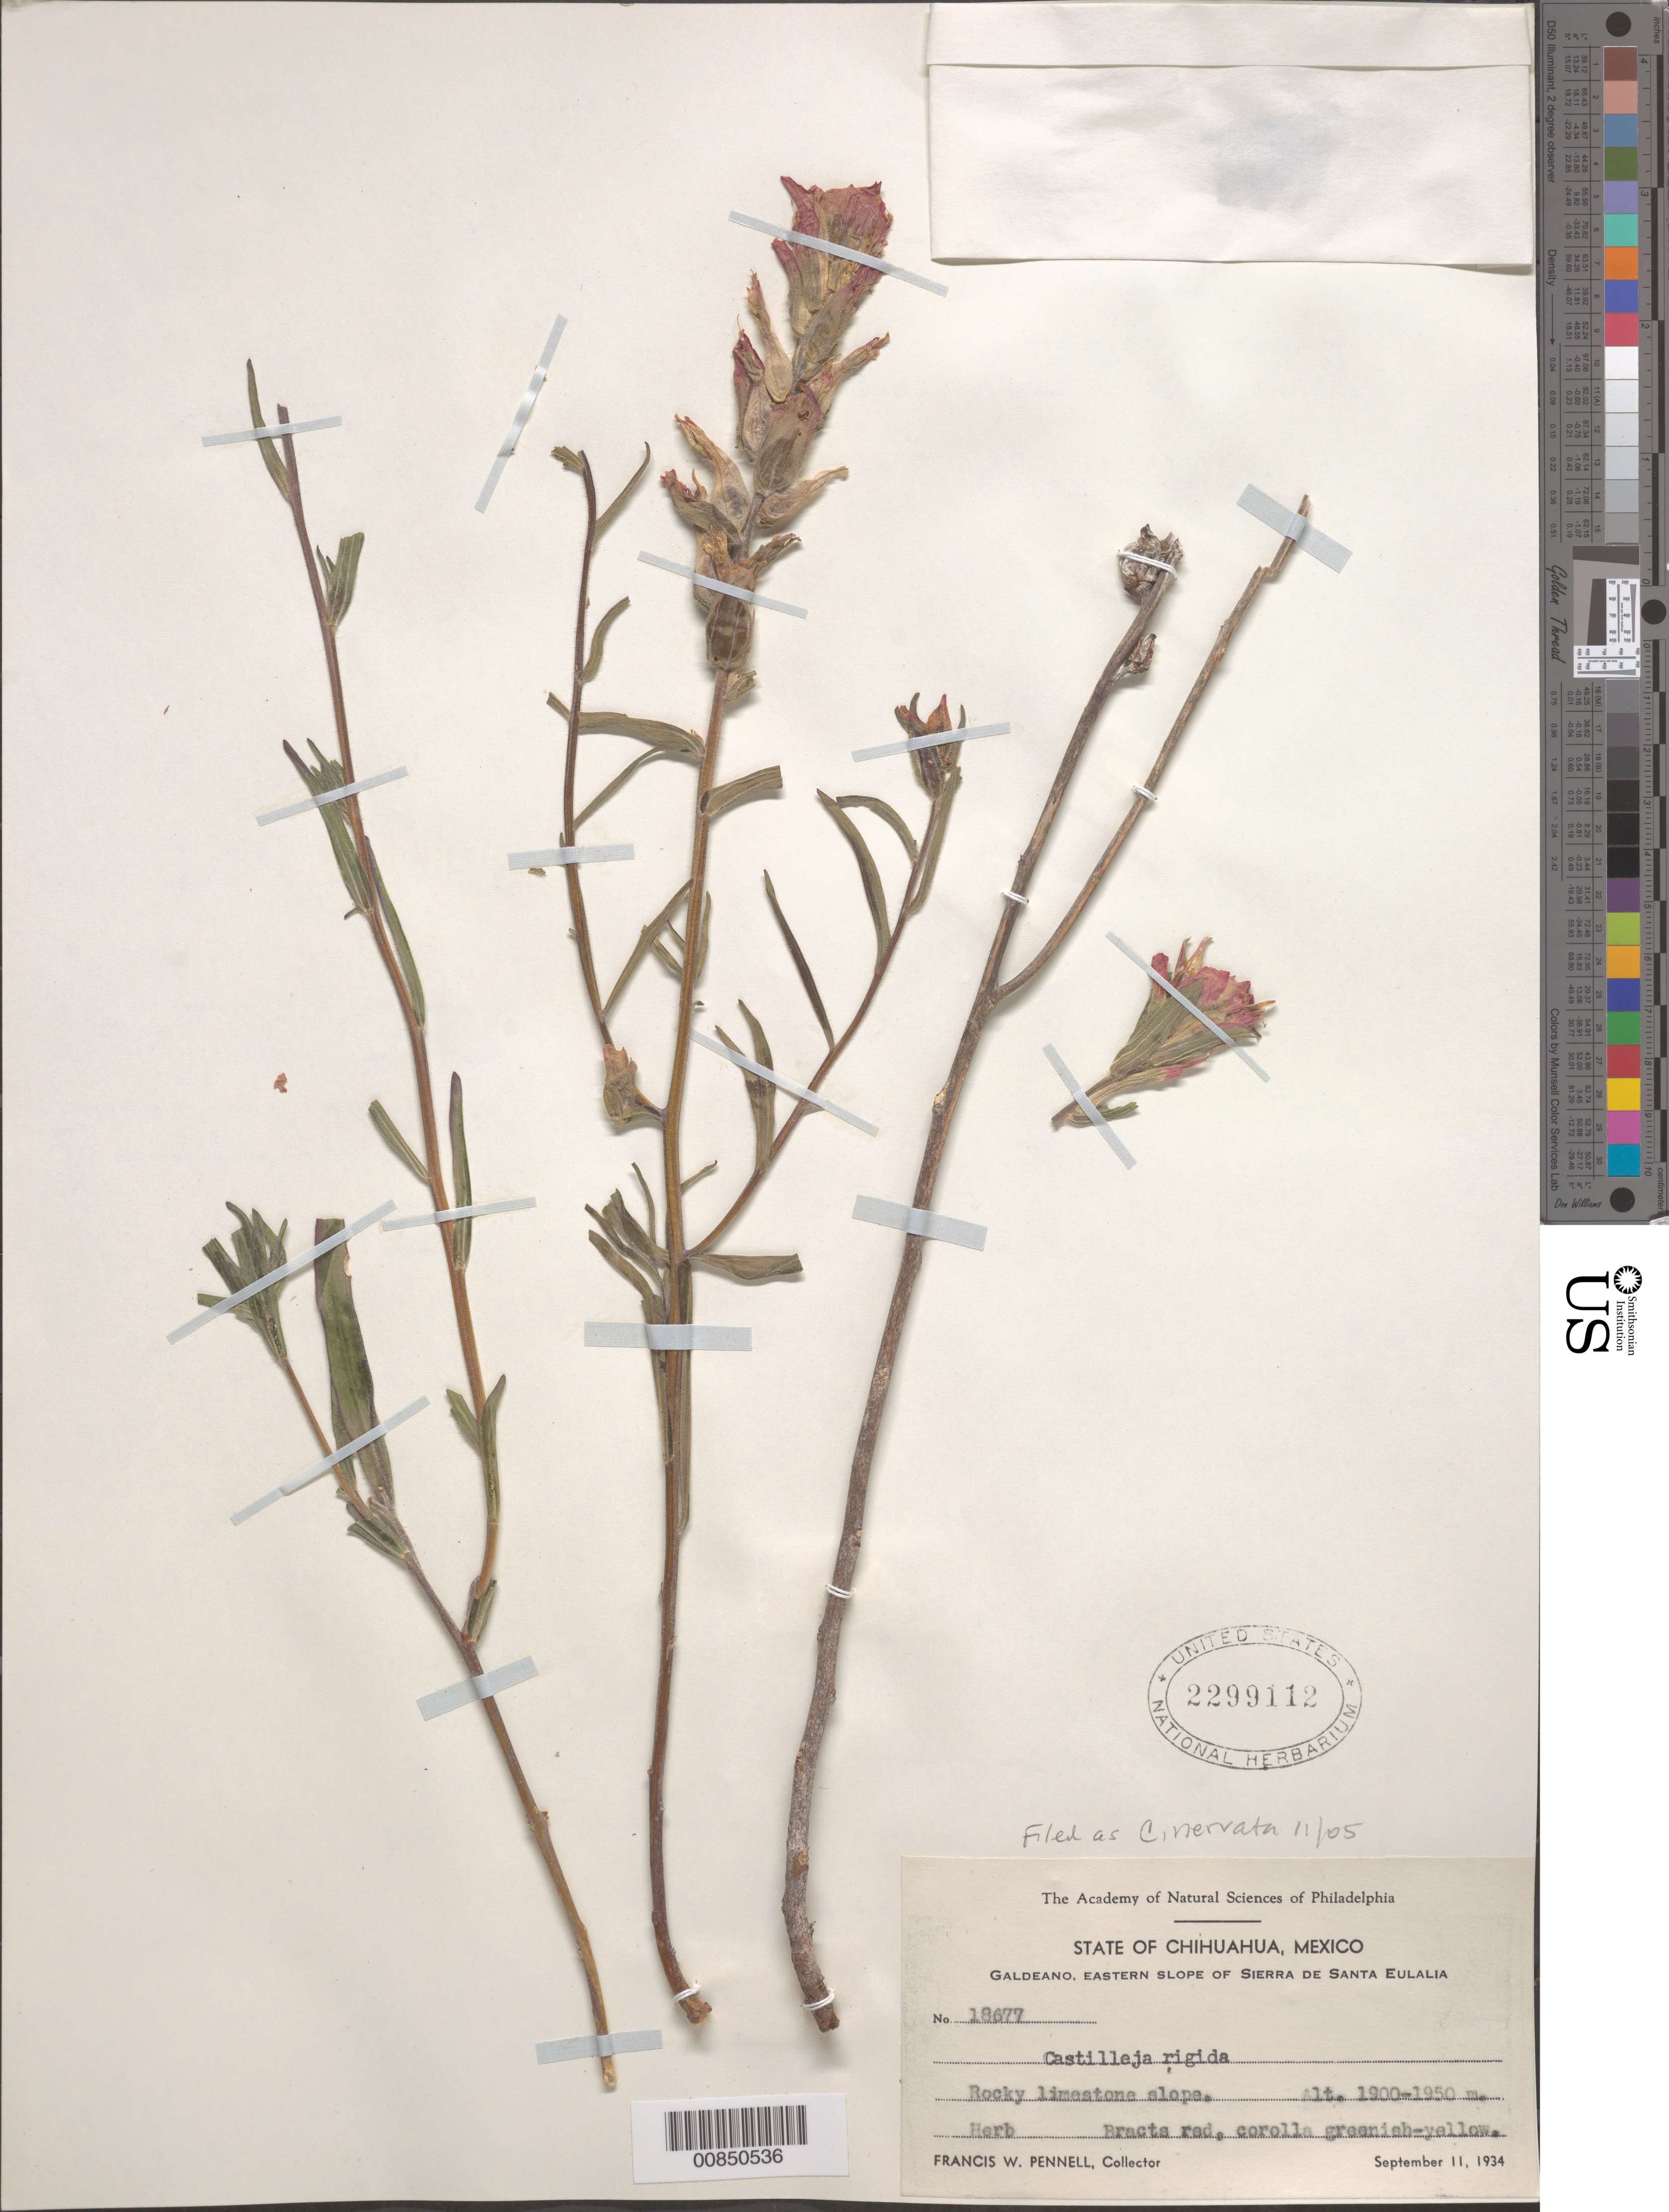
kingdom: Plantae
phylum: Tracheophyta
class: Magnoliopsida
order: Lamiales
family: Orobanchaceae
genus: Castilleja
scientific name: Castilleja nervata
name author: Eastw.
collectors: F. W. Pennell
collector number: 18677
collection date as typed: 11 Sep 1934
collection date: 1934-09-11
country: Mexico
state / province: Chihuahua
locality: Galdeano, eastern slope of Sierra de Santa Eulalia.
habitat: Rocky limestone slope.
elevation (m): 1950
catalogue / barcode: US 2299112